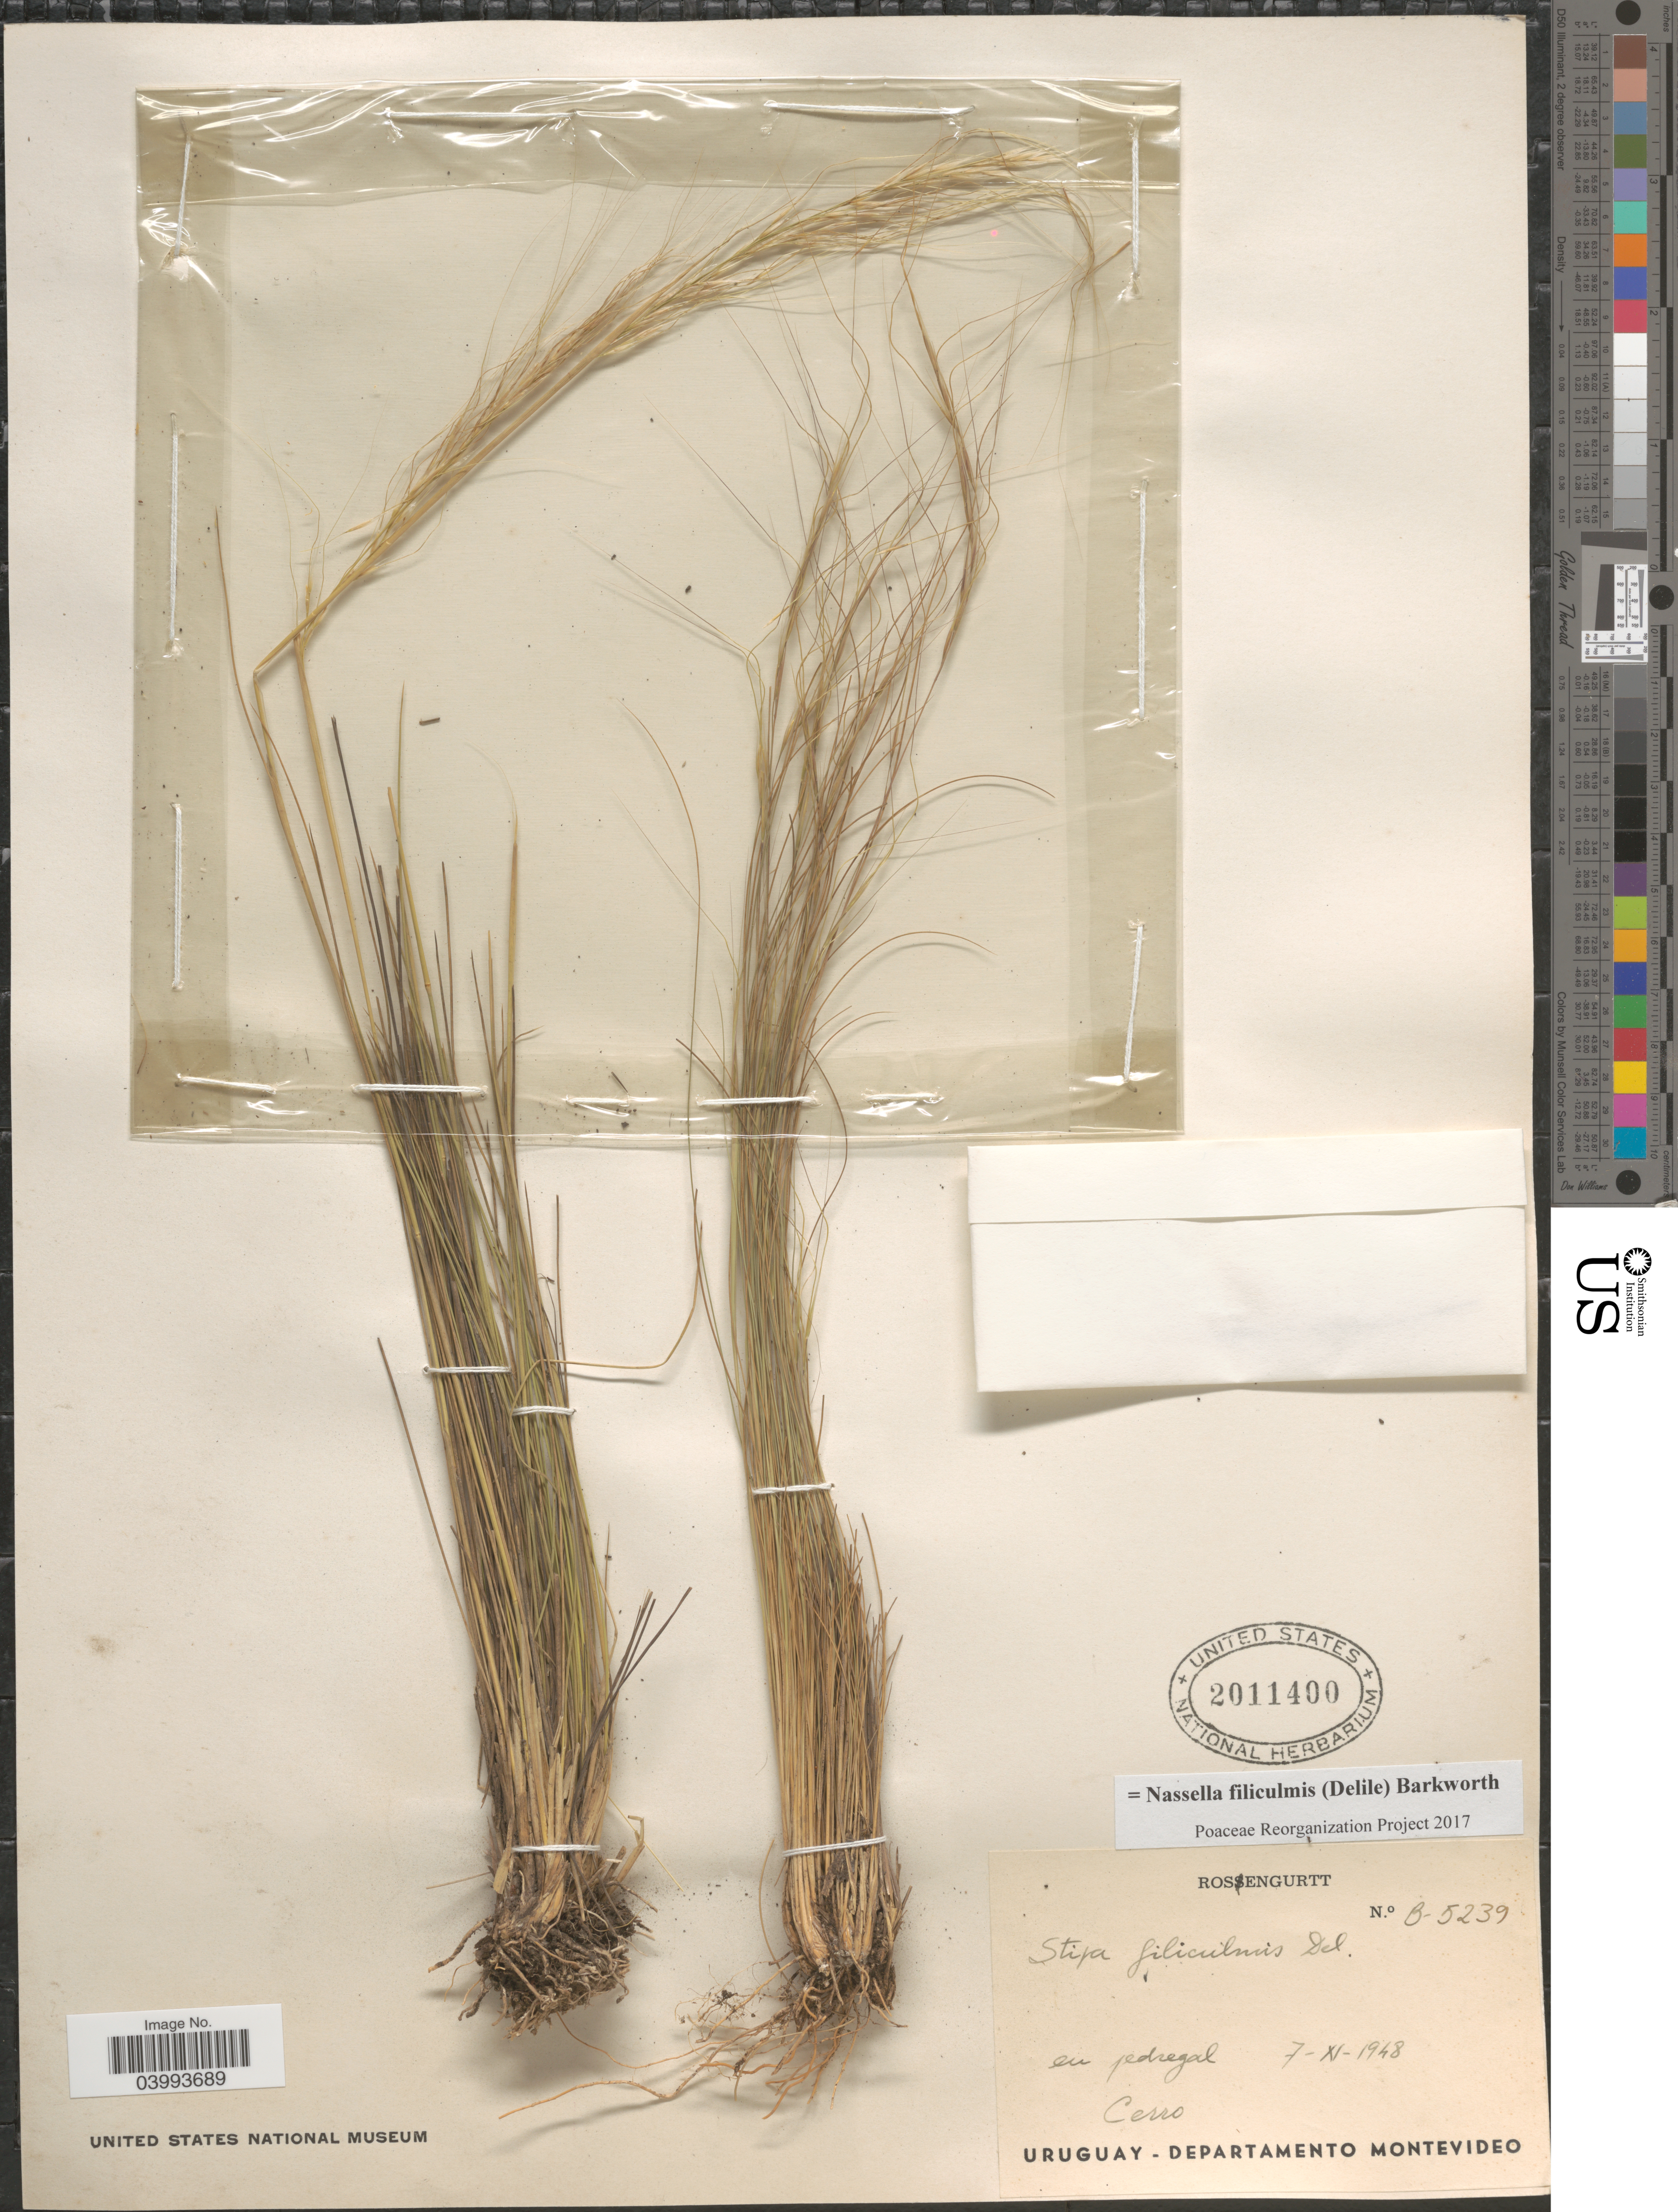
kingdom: Plantae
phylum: Tracheophyta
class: Liliopsida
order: Poales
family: Poaceae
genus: Nassella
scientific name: Nassella filiculmis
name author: (Delile) Barkworth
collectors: Rosengurtt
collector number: B-5239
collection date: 1948-11-07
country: Uruguay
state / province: Montevideo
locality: En pedregal. Cerro Departamento Montevideo.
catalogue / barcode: US 2011400